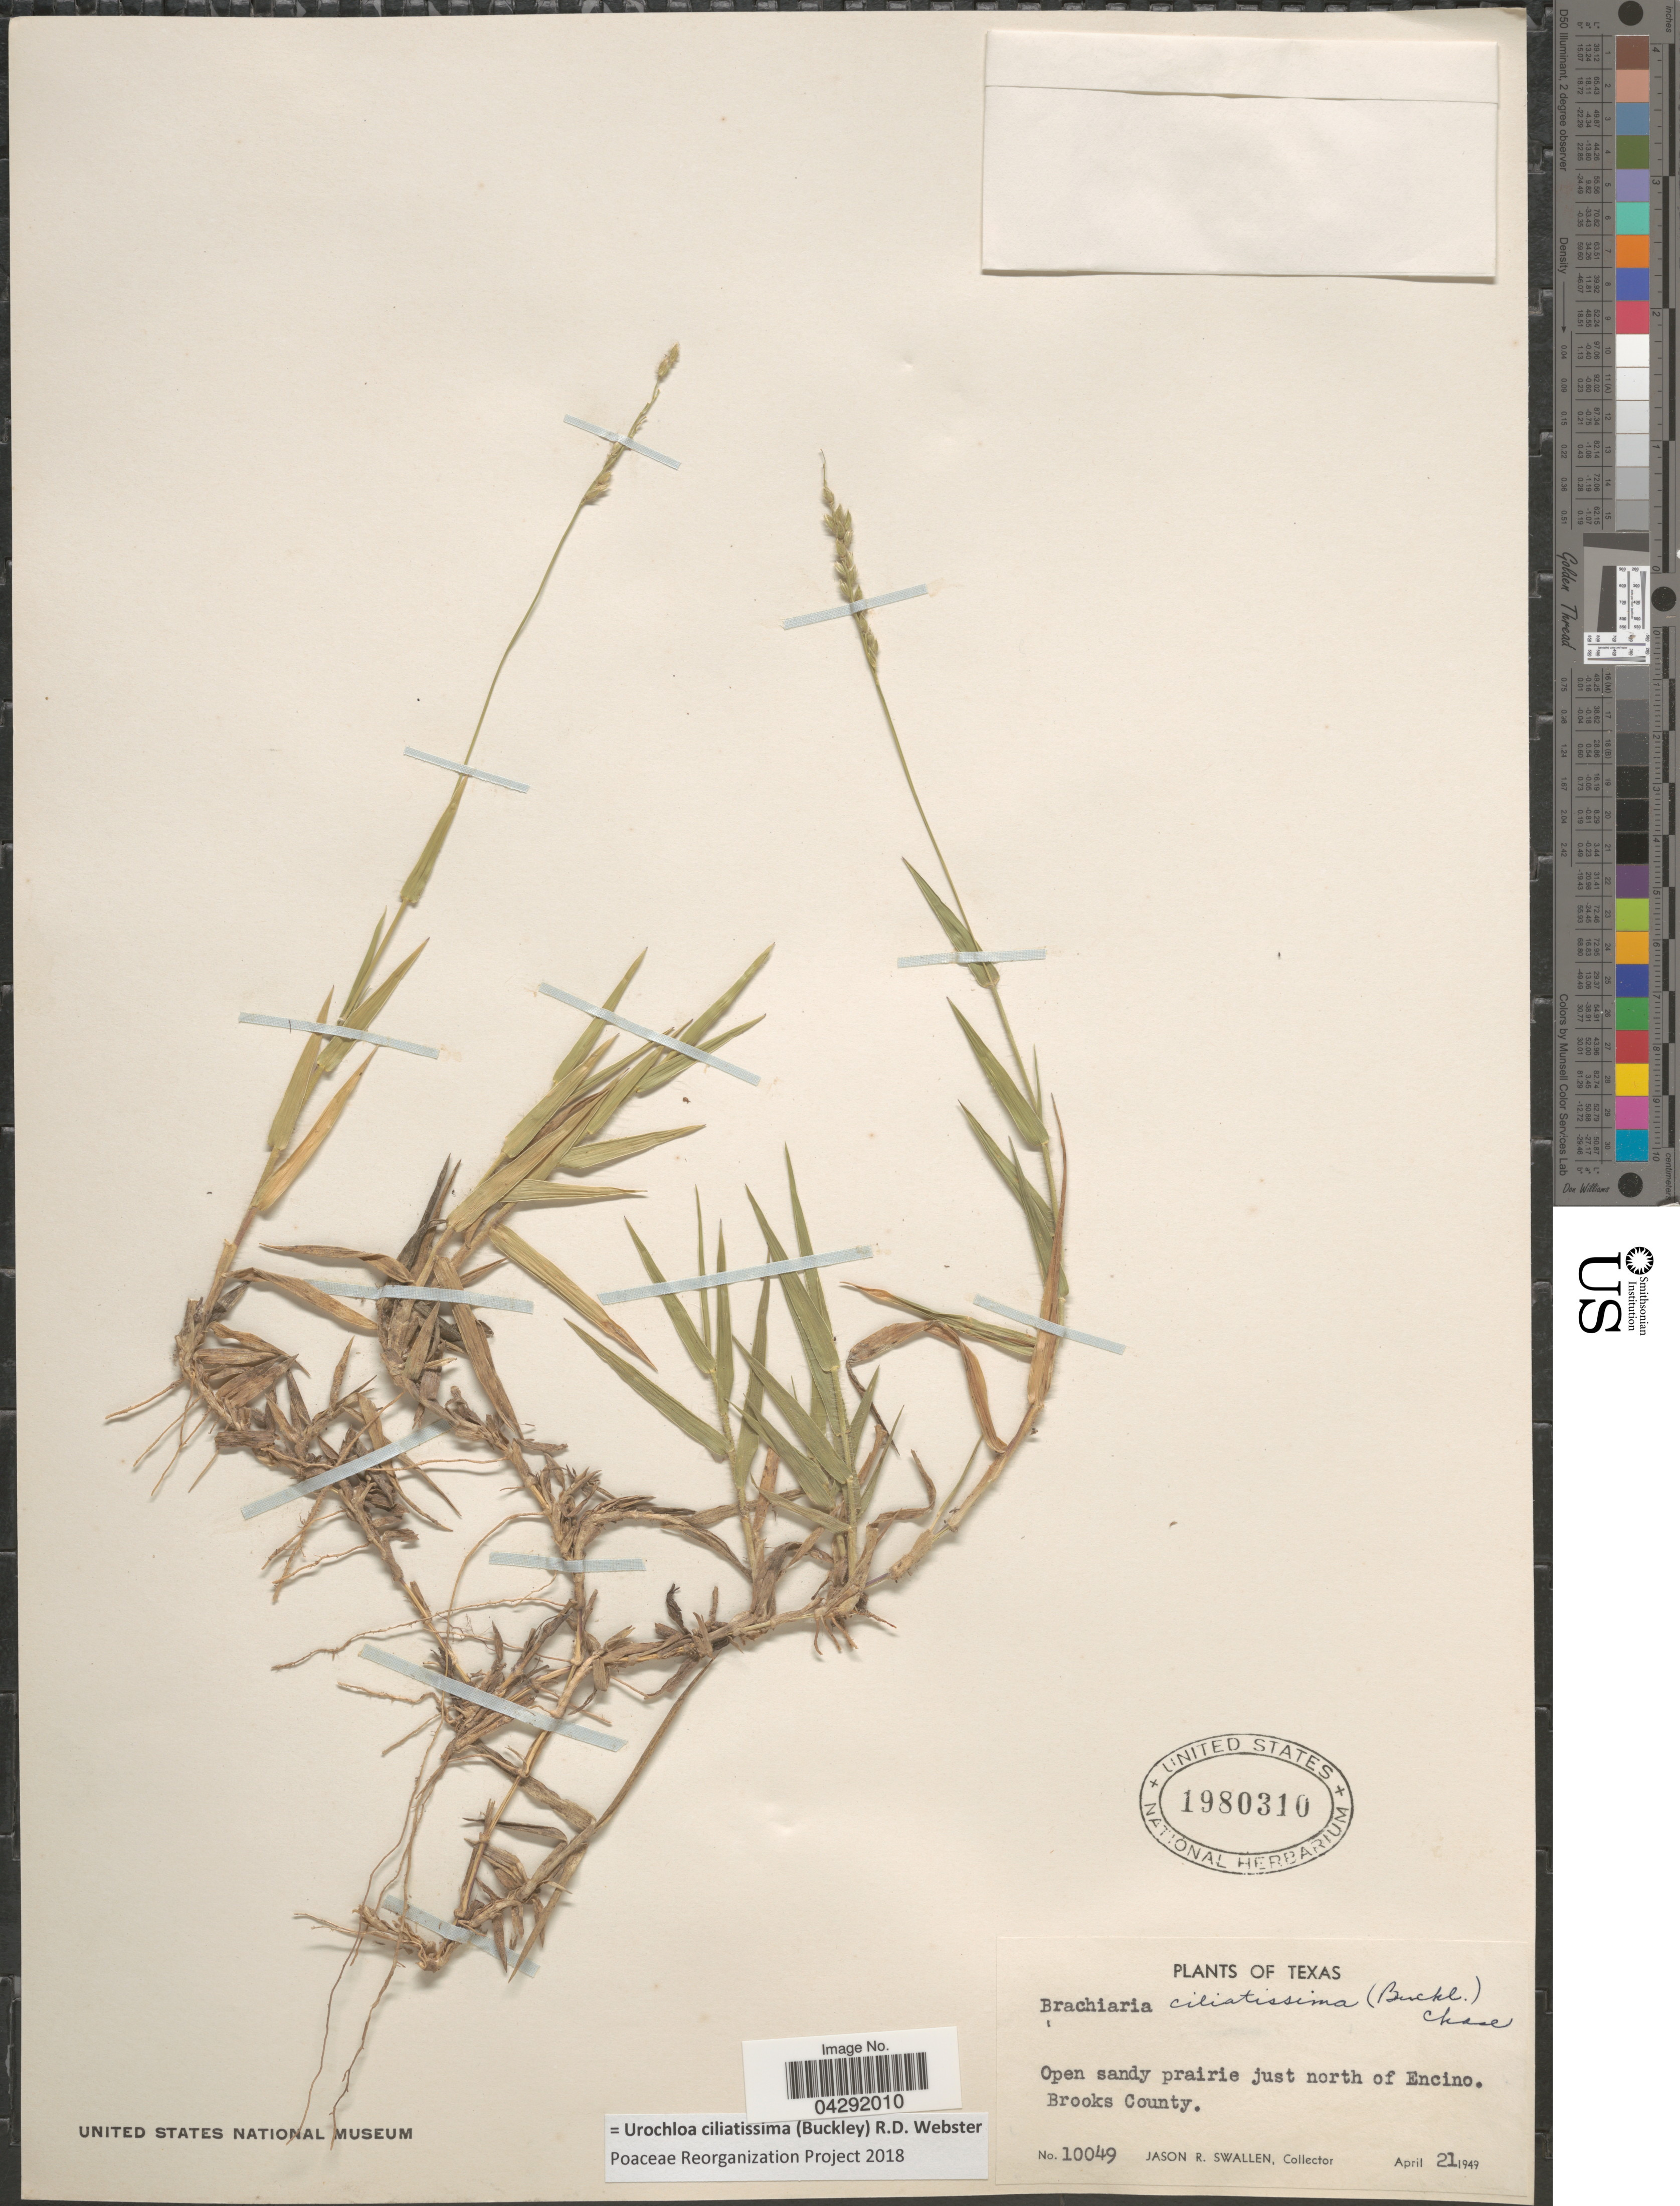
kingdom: Plantae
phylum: Tracheophyta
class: Liliopsida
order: Poales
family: Poaceae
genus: Urochloa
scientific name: Urochloa ciliatissima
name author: (Buckley) R.D. Webster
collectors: J. R. Swallen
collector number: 10049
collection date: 1949-04-21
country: United States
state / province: Texas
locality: Open sandy prairie just north of Encino. Brooks County.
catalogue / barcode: US 1980310